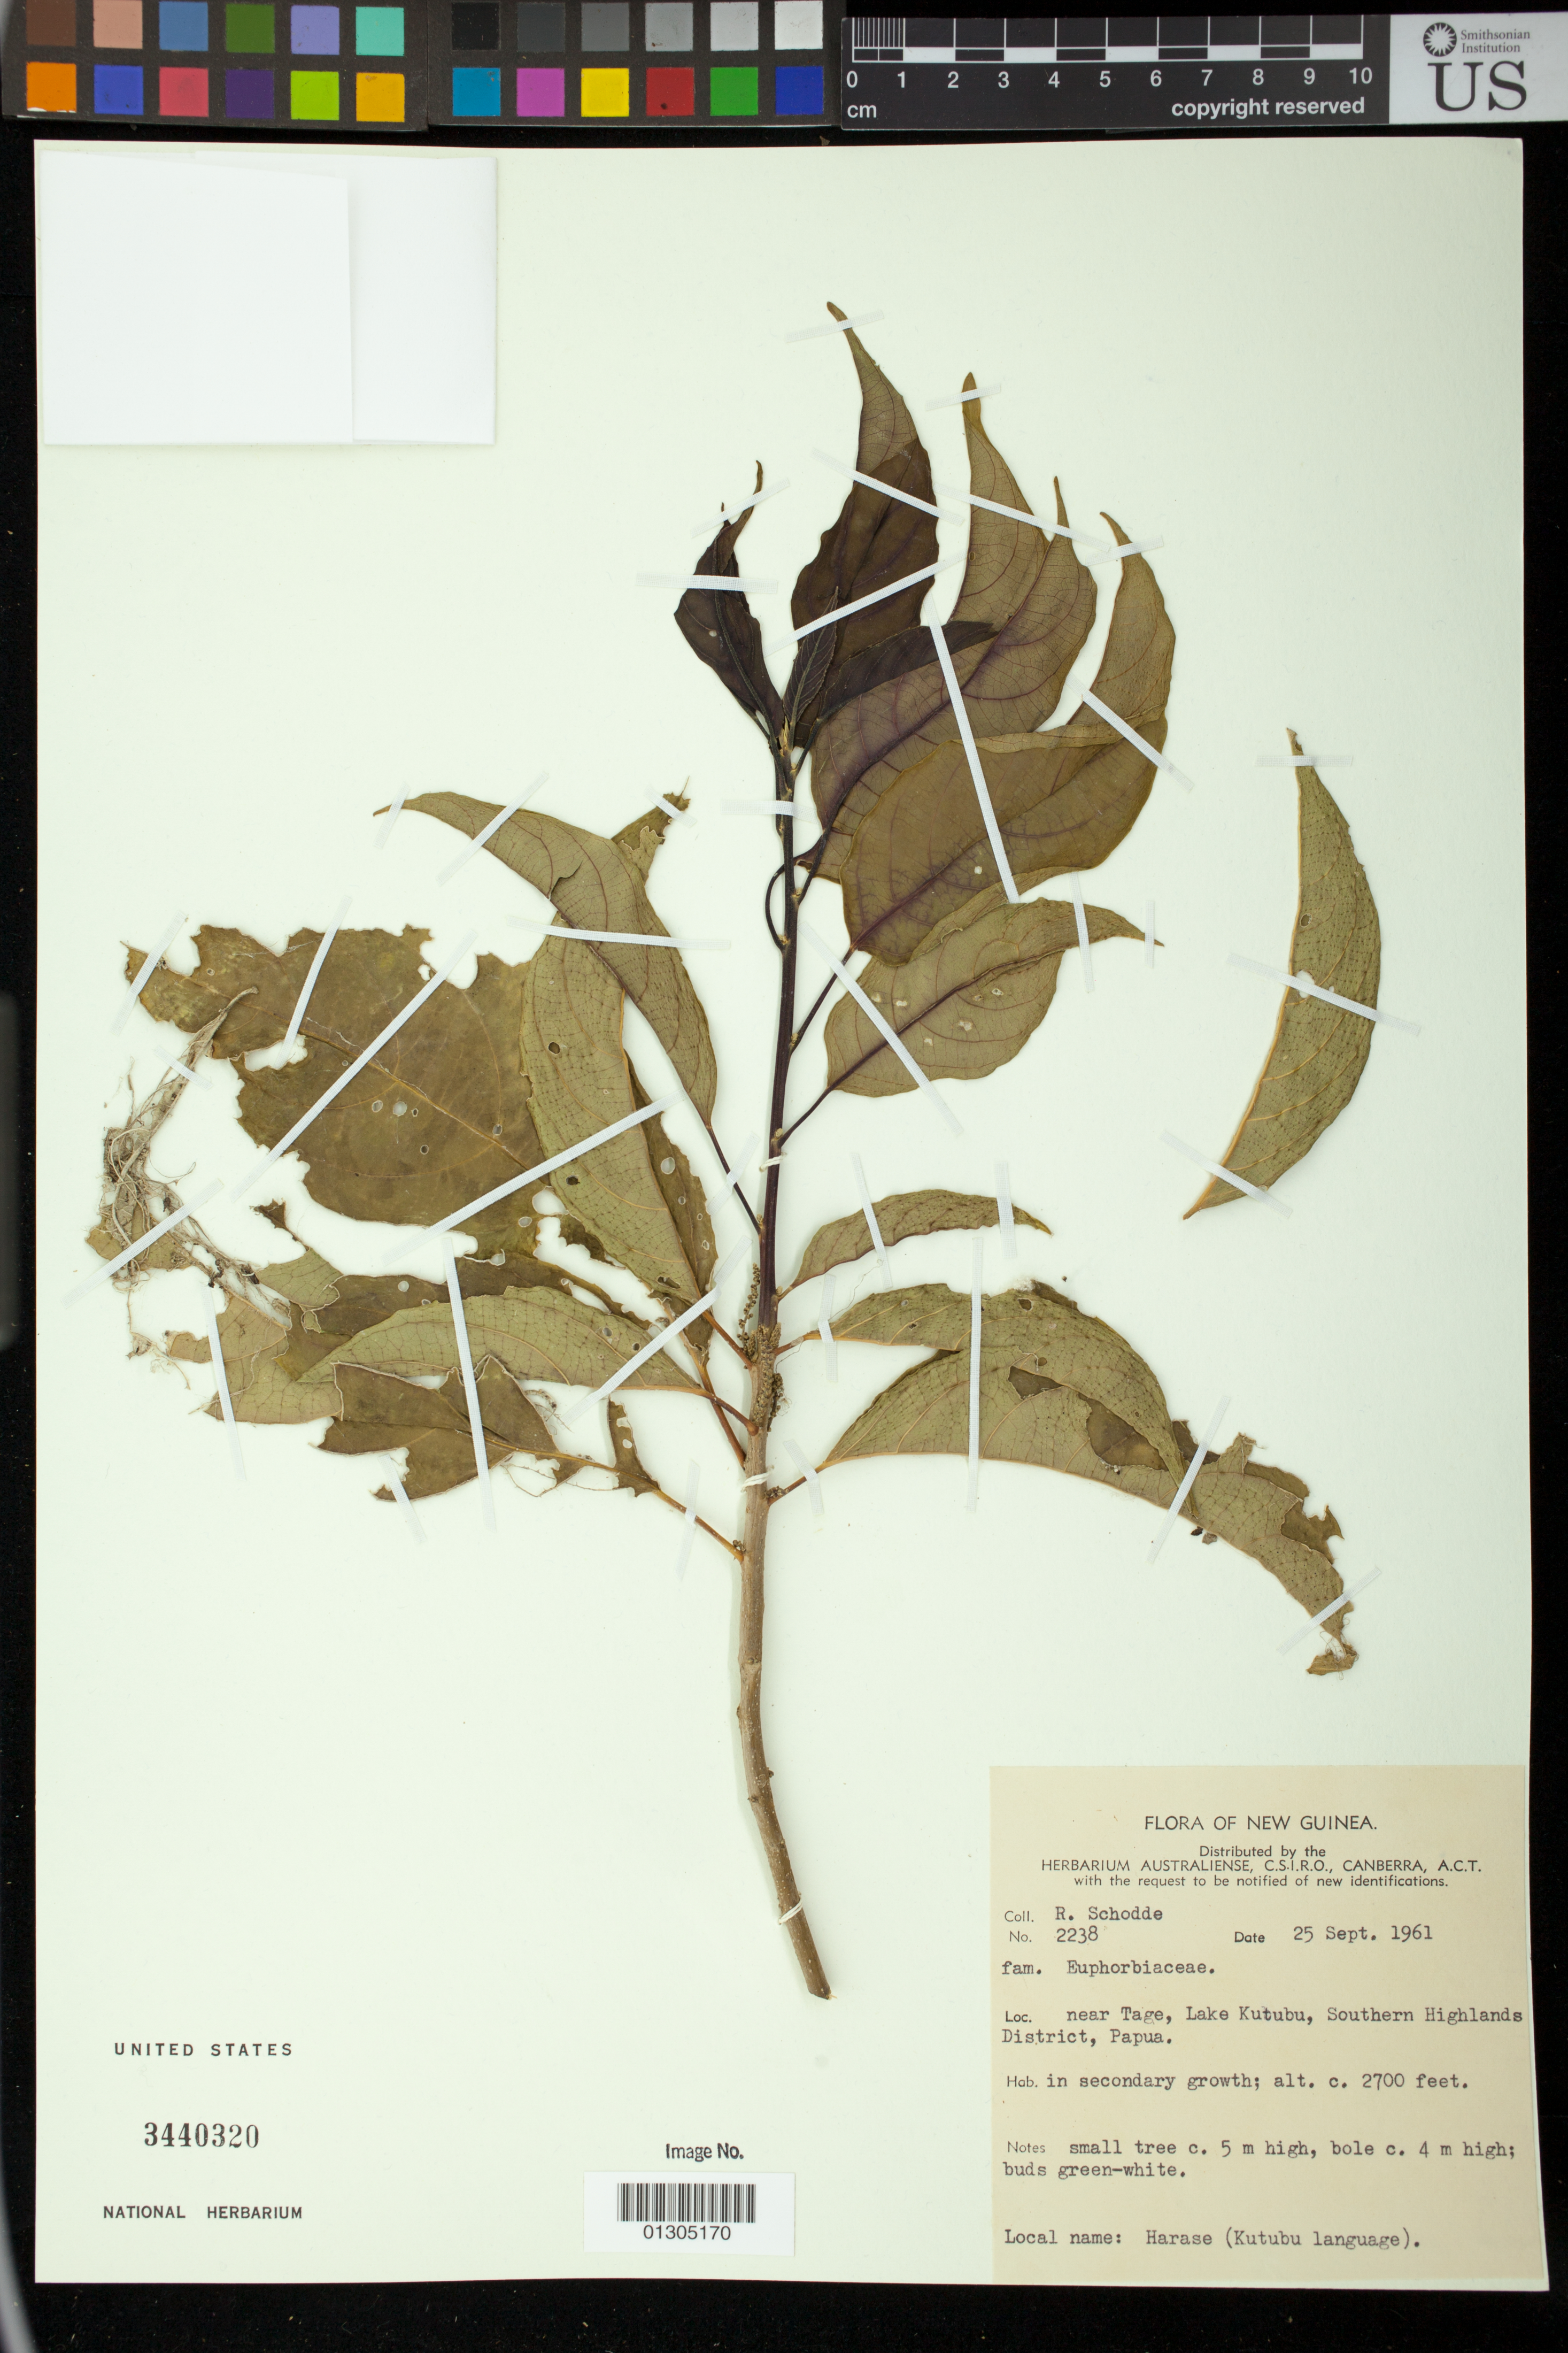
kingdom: Plantae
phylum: Tracheophyta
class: Magnoliopsida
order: Malpighiales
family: Euphorbiaceae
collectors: R. Schodde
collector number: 2238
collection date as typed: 25 Sep 1961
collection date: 1961-09-25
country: Papua New Guinea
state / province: Southern Highlands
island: New Guinea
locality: near Tage, Lake Kutubu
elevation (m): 823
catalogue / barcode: US 3440320